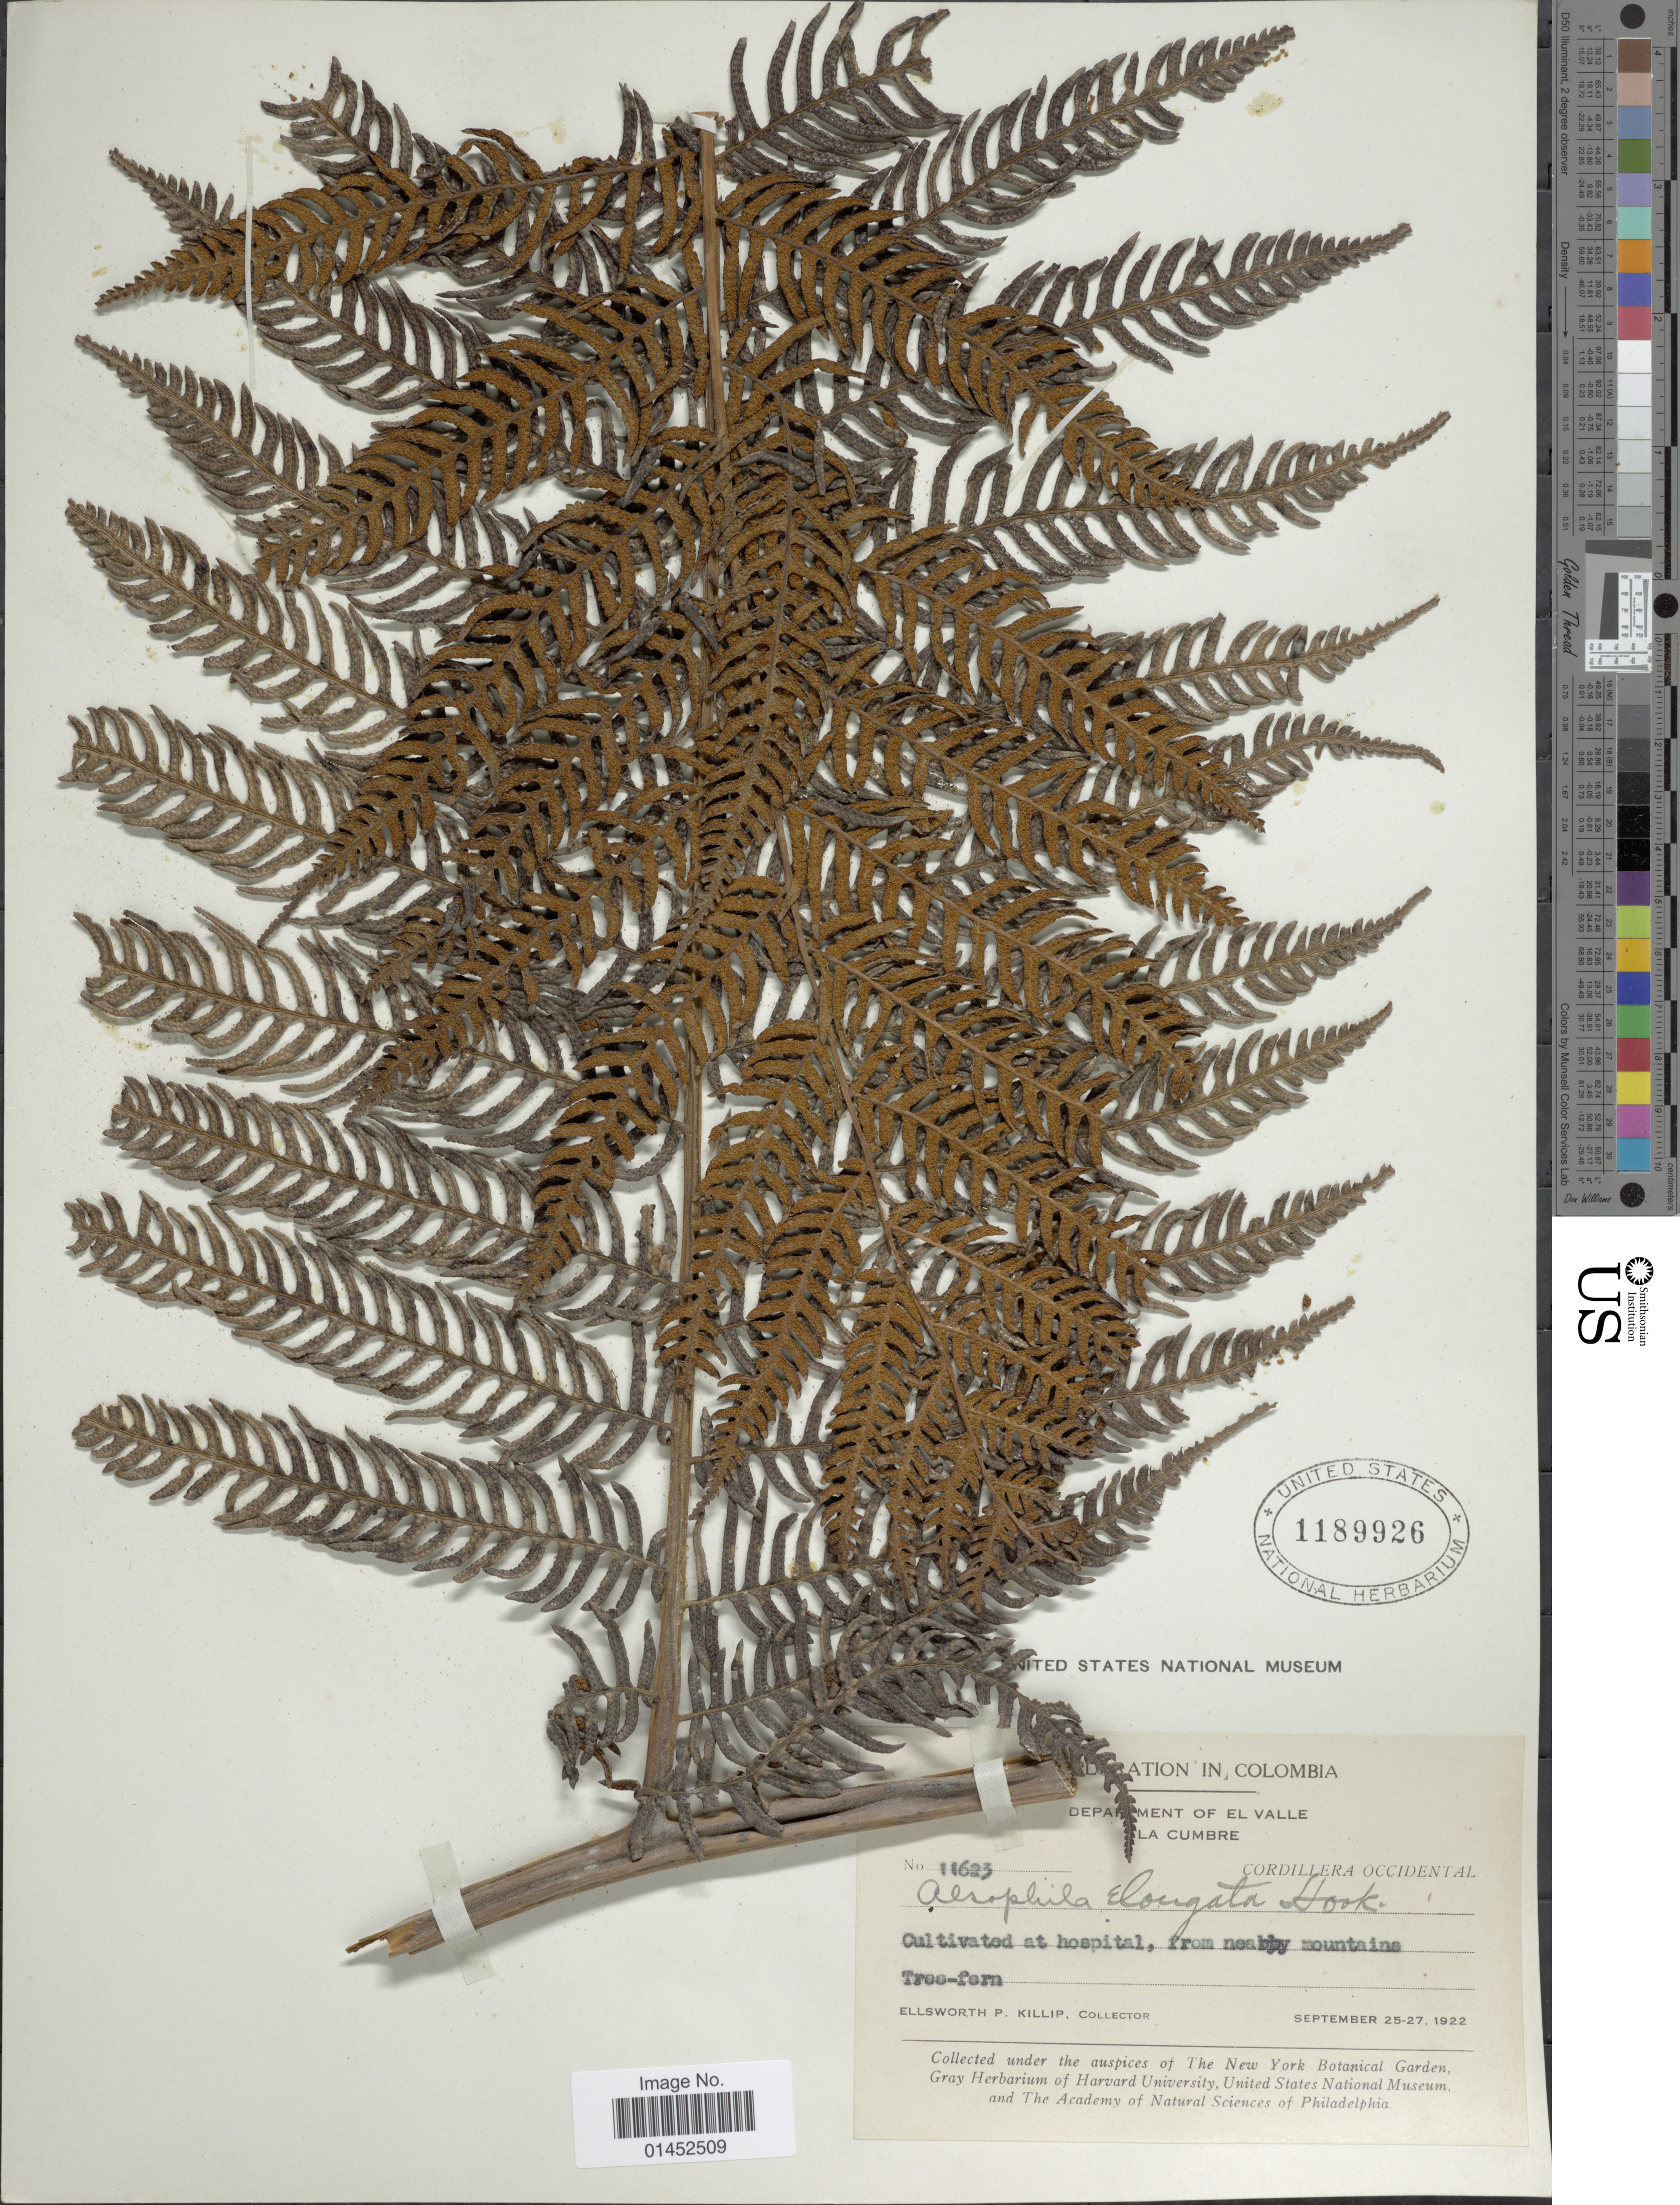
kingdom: Plantae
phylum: Tracheophyta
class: Polypodiopsida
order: Cyatheales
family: Cyatheaceae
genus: Cyathea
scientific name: Cyathea poeppigii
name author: (Hook.) Domin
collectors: E. P. Killip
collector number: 11623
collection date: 1922-09-25/1922-09-27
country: Colombia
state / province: Valle del Cauca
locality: Department of El Valle, La Cumbre, Cordillera Oriental, Cultivated at hospital, from nearby mountains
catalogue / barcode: US 1189926